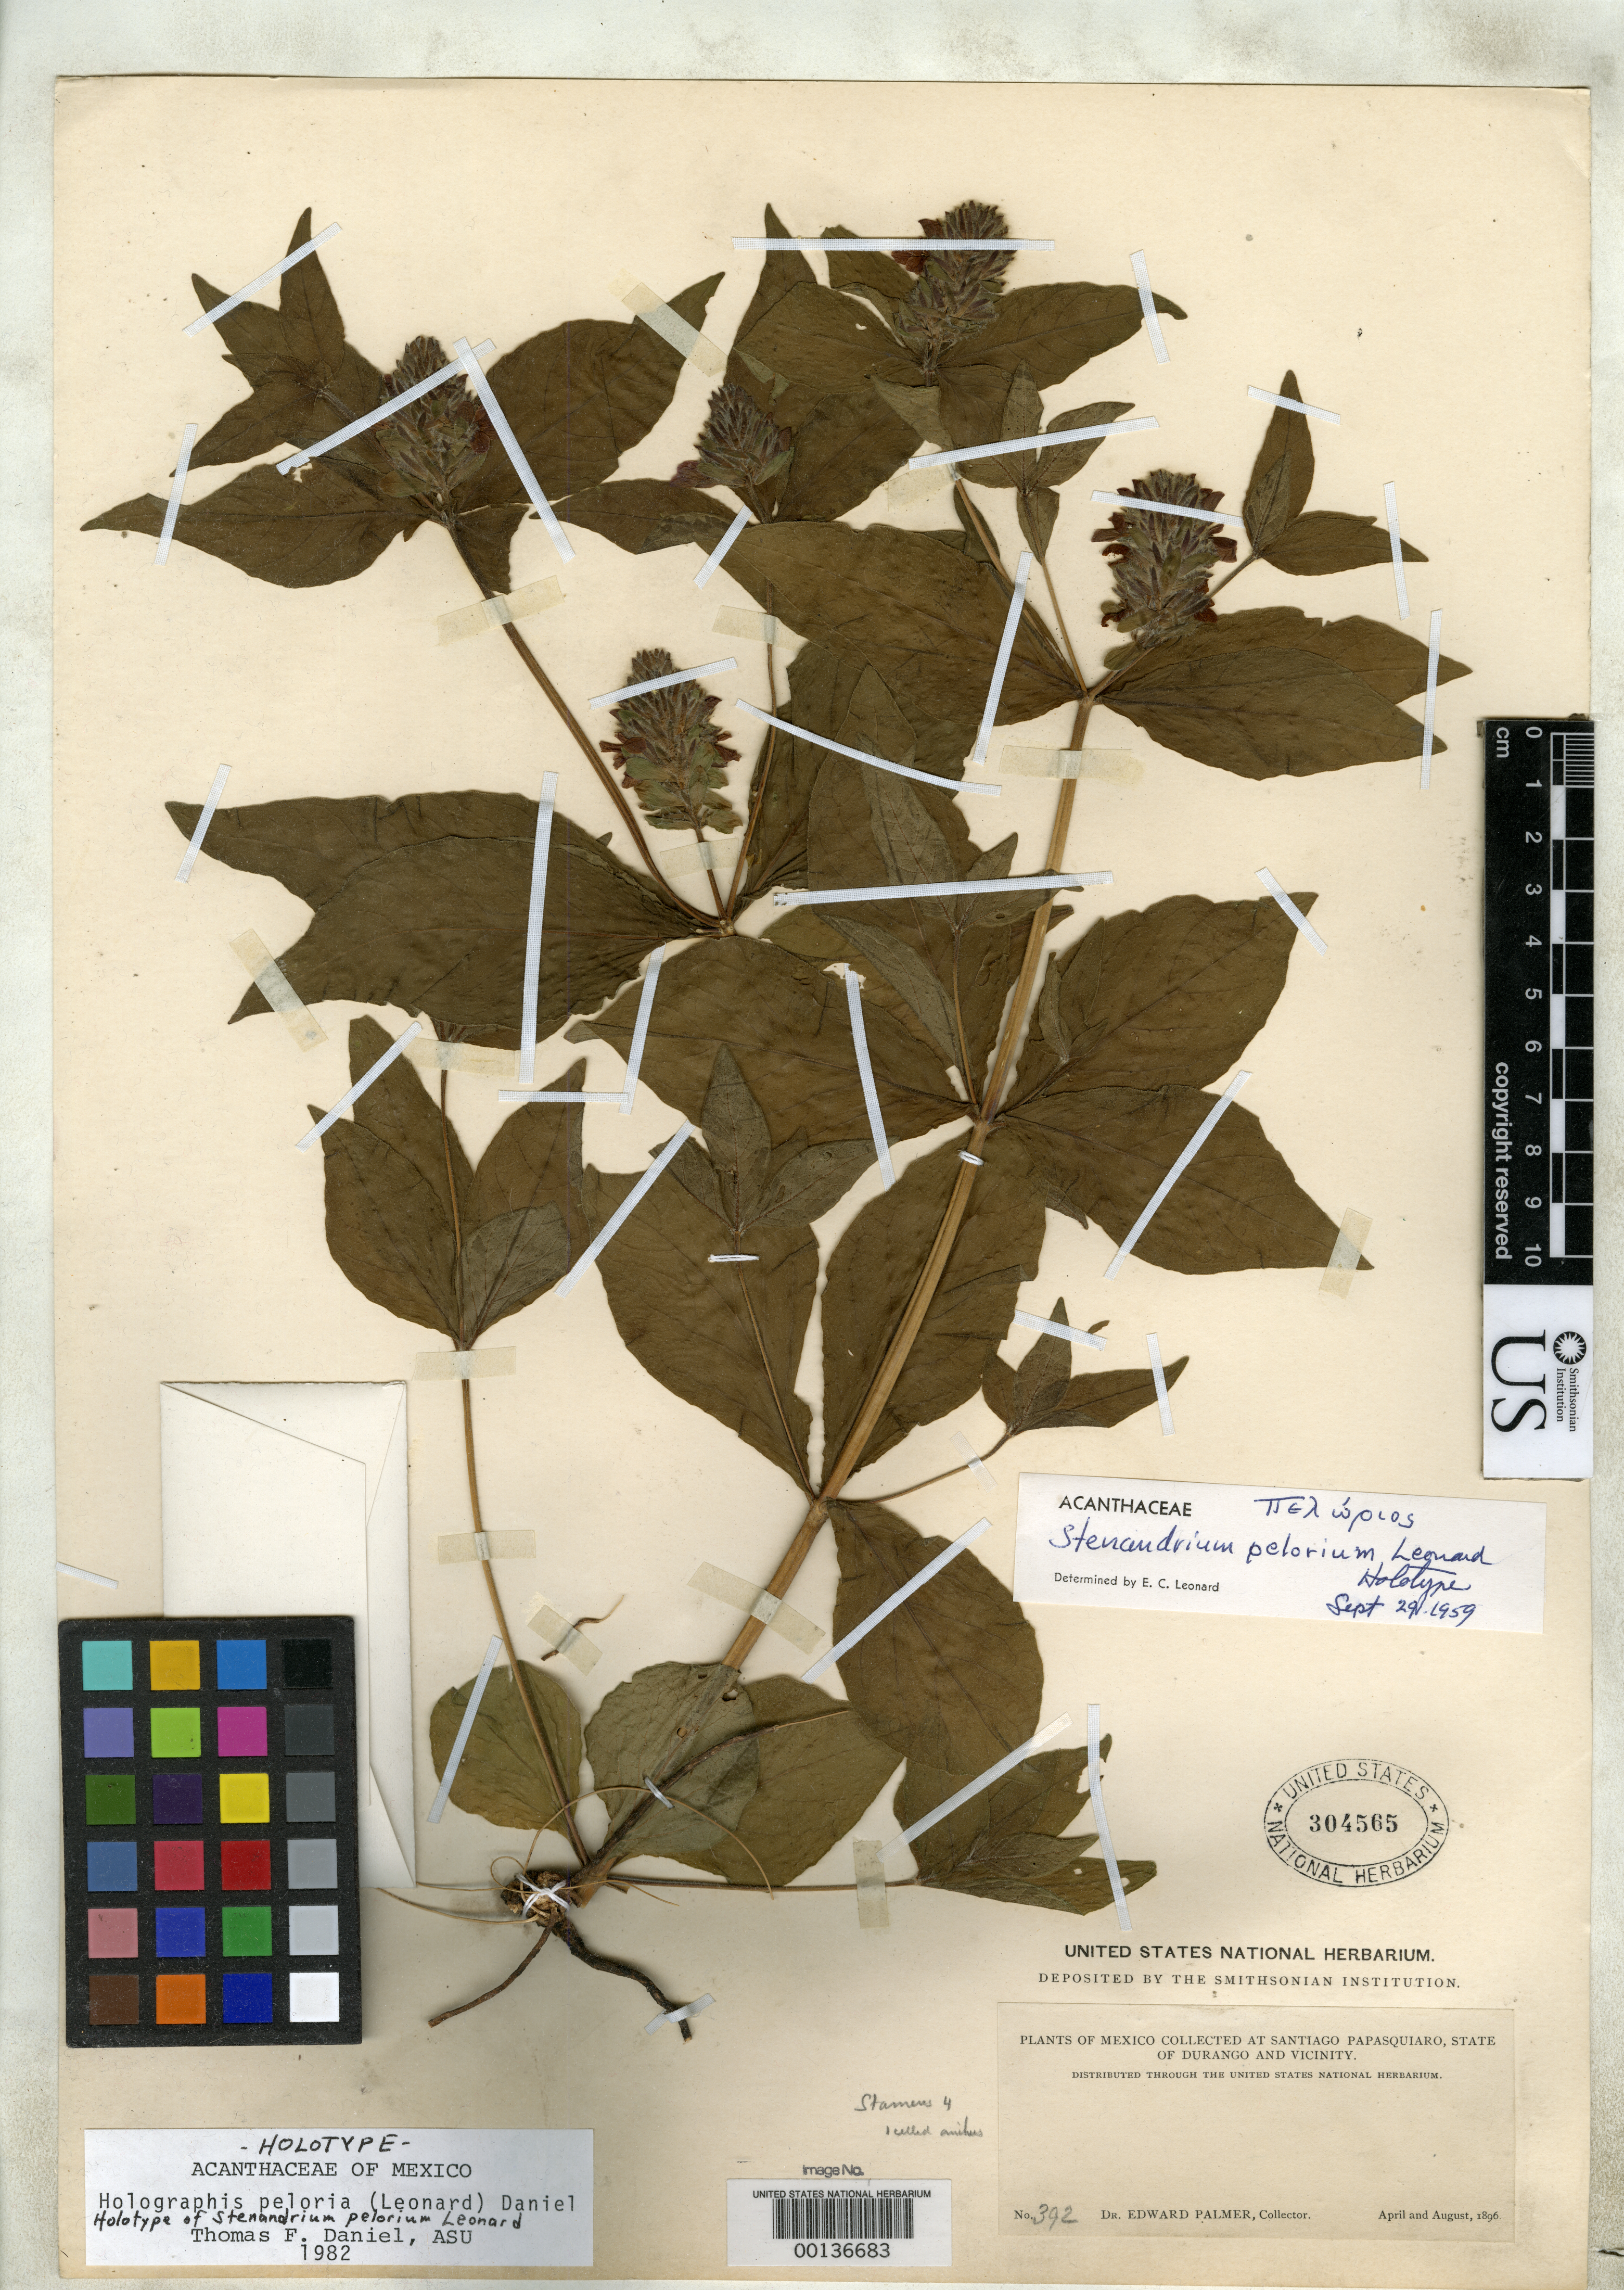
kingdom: Plantae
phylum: Tracheophyta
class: Magnoliopsida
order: Lamiales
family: Acanthaceae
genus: Stenandrium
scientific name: Stenandrium pelorium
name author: Leonard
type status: Holotype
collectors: E. Palmer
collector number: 392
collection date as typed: Apr 1896 to -- Aug 1896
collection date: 1896-04/1896-08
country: Mexico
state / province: Durango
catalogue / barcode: US 304565